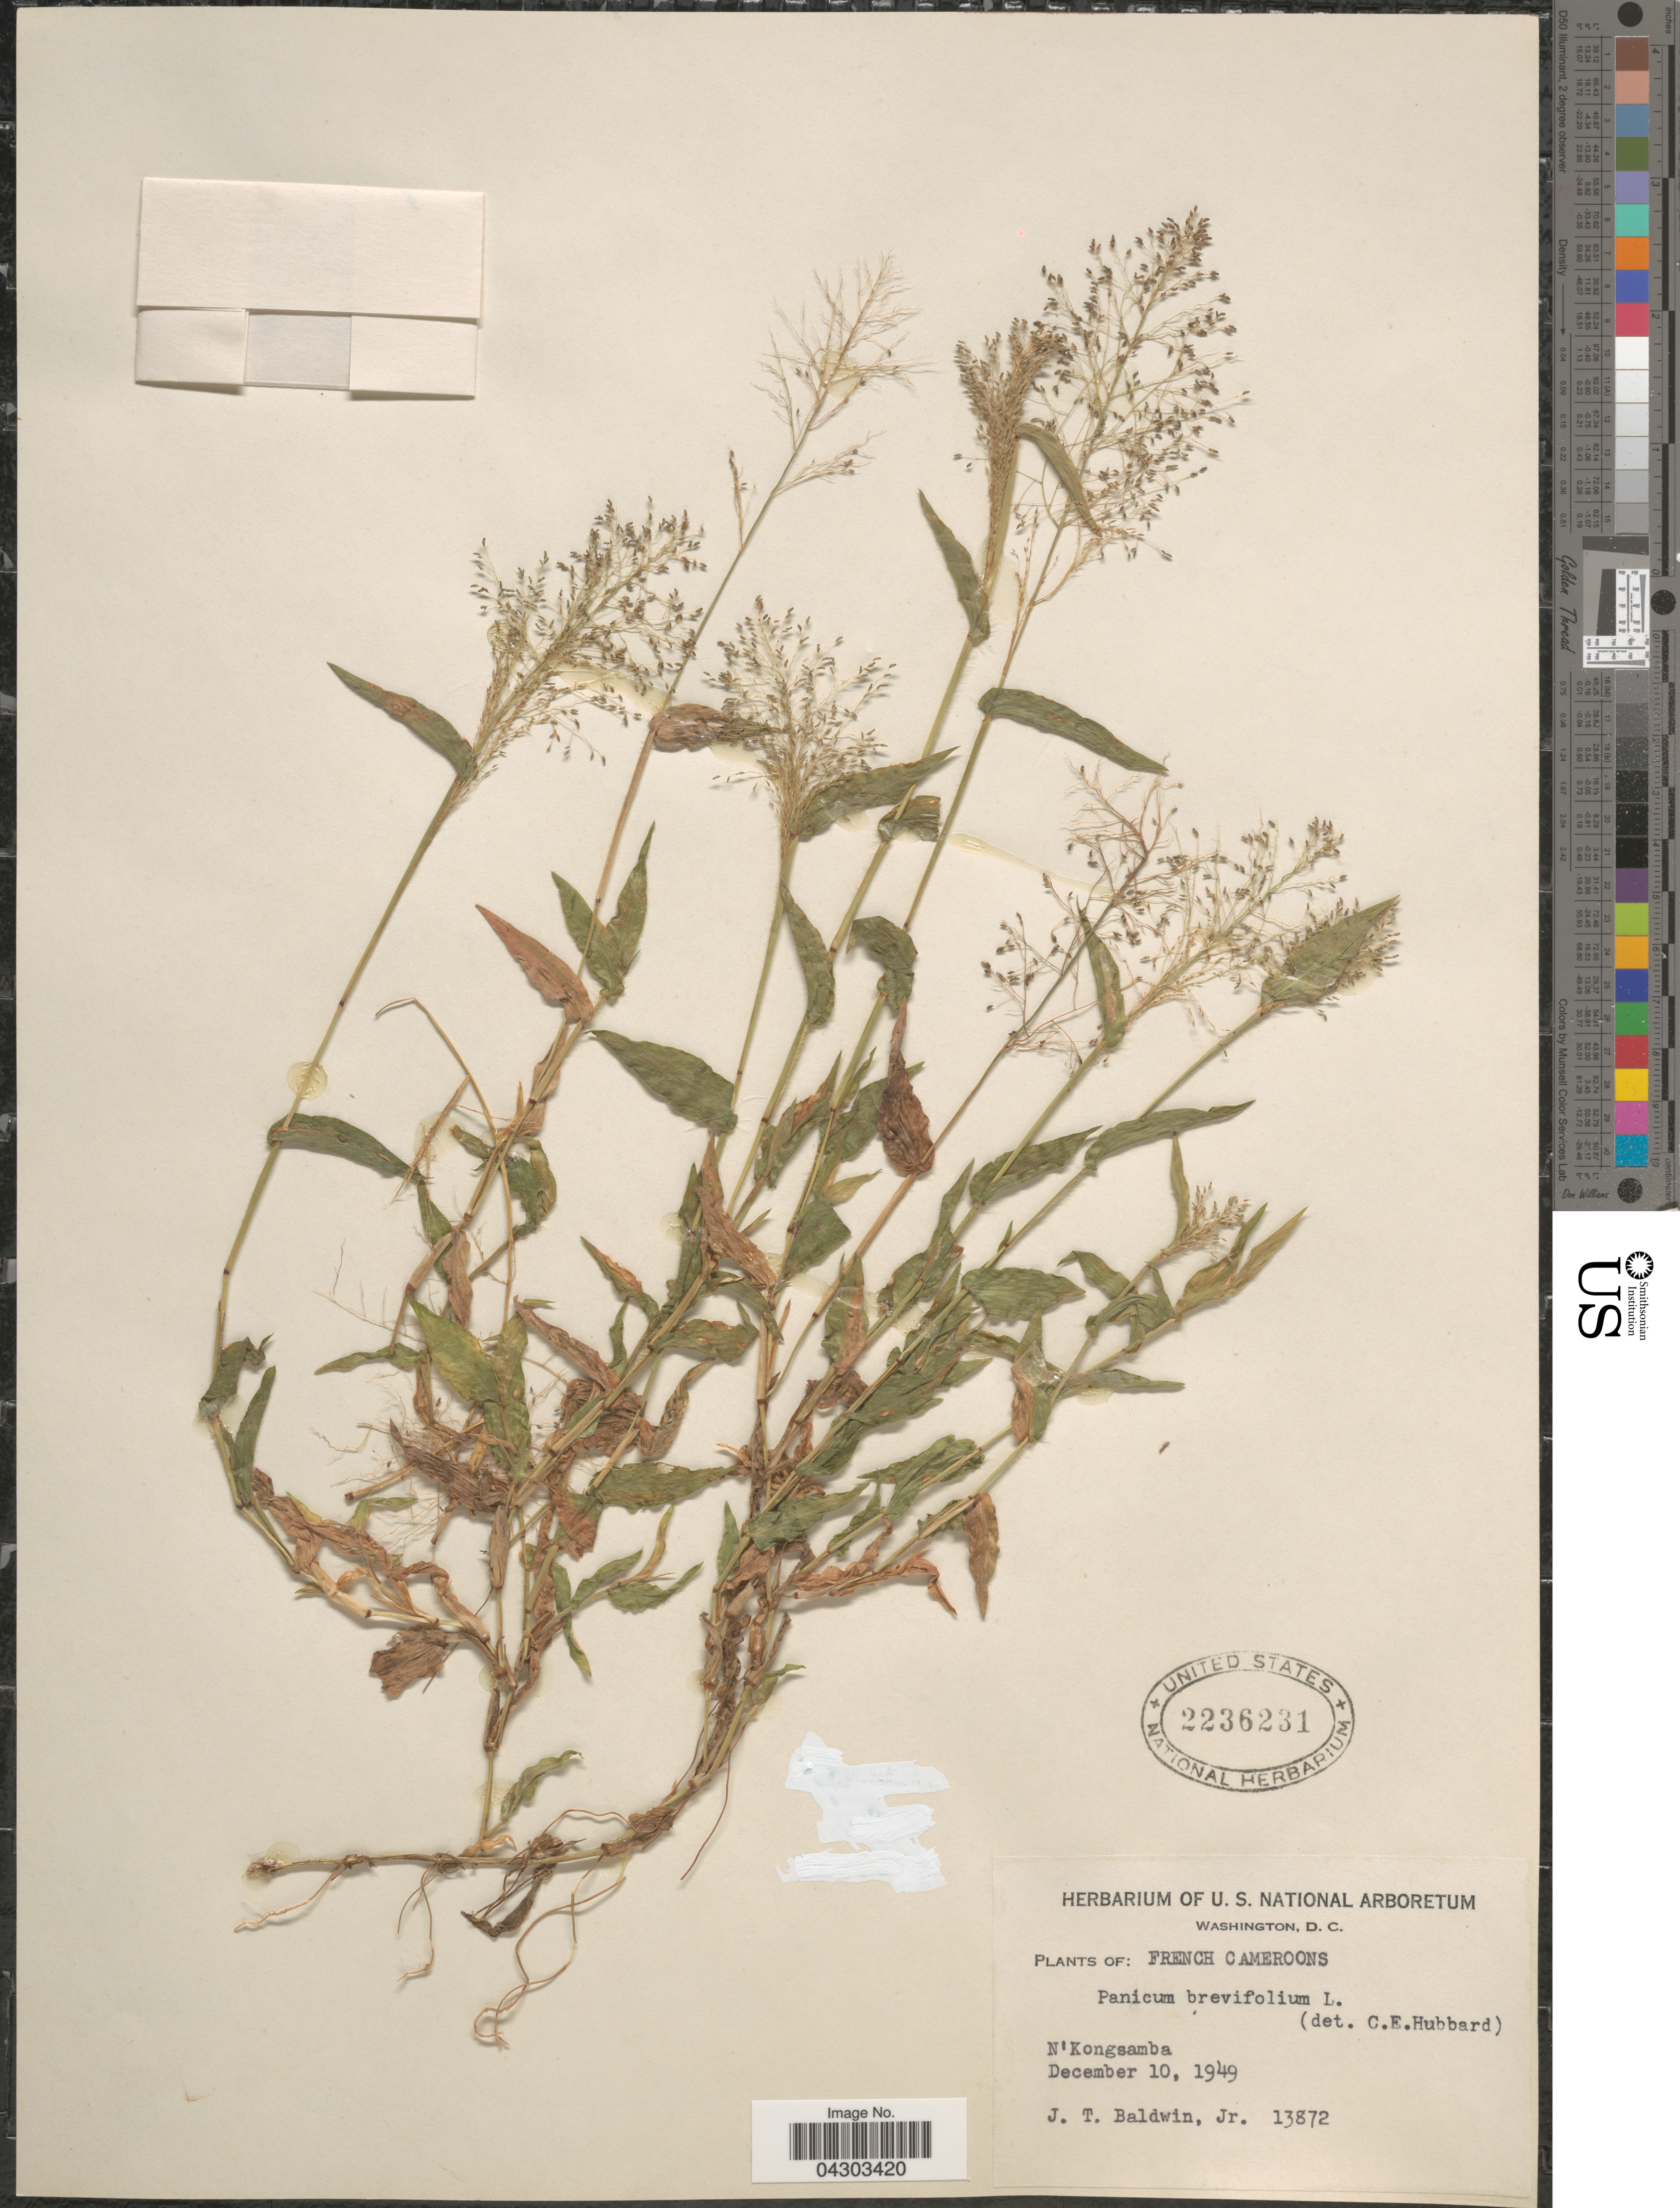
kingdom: Plantae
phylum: Tracheophyta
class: Liliopsida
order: Poales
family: Poaceae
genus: Panicum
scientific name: Panicum brevifolium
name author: L.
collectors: J. T. Baldwin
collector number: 13872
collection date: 1949-12-10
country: Cameroon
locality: French Cameroons. N'Kongsamba.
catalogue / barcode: US 2236231